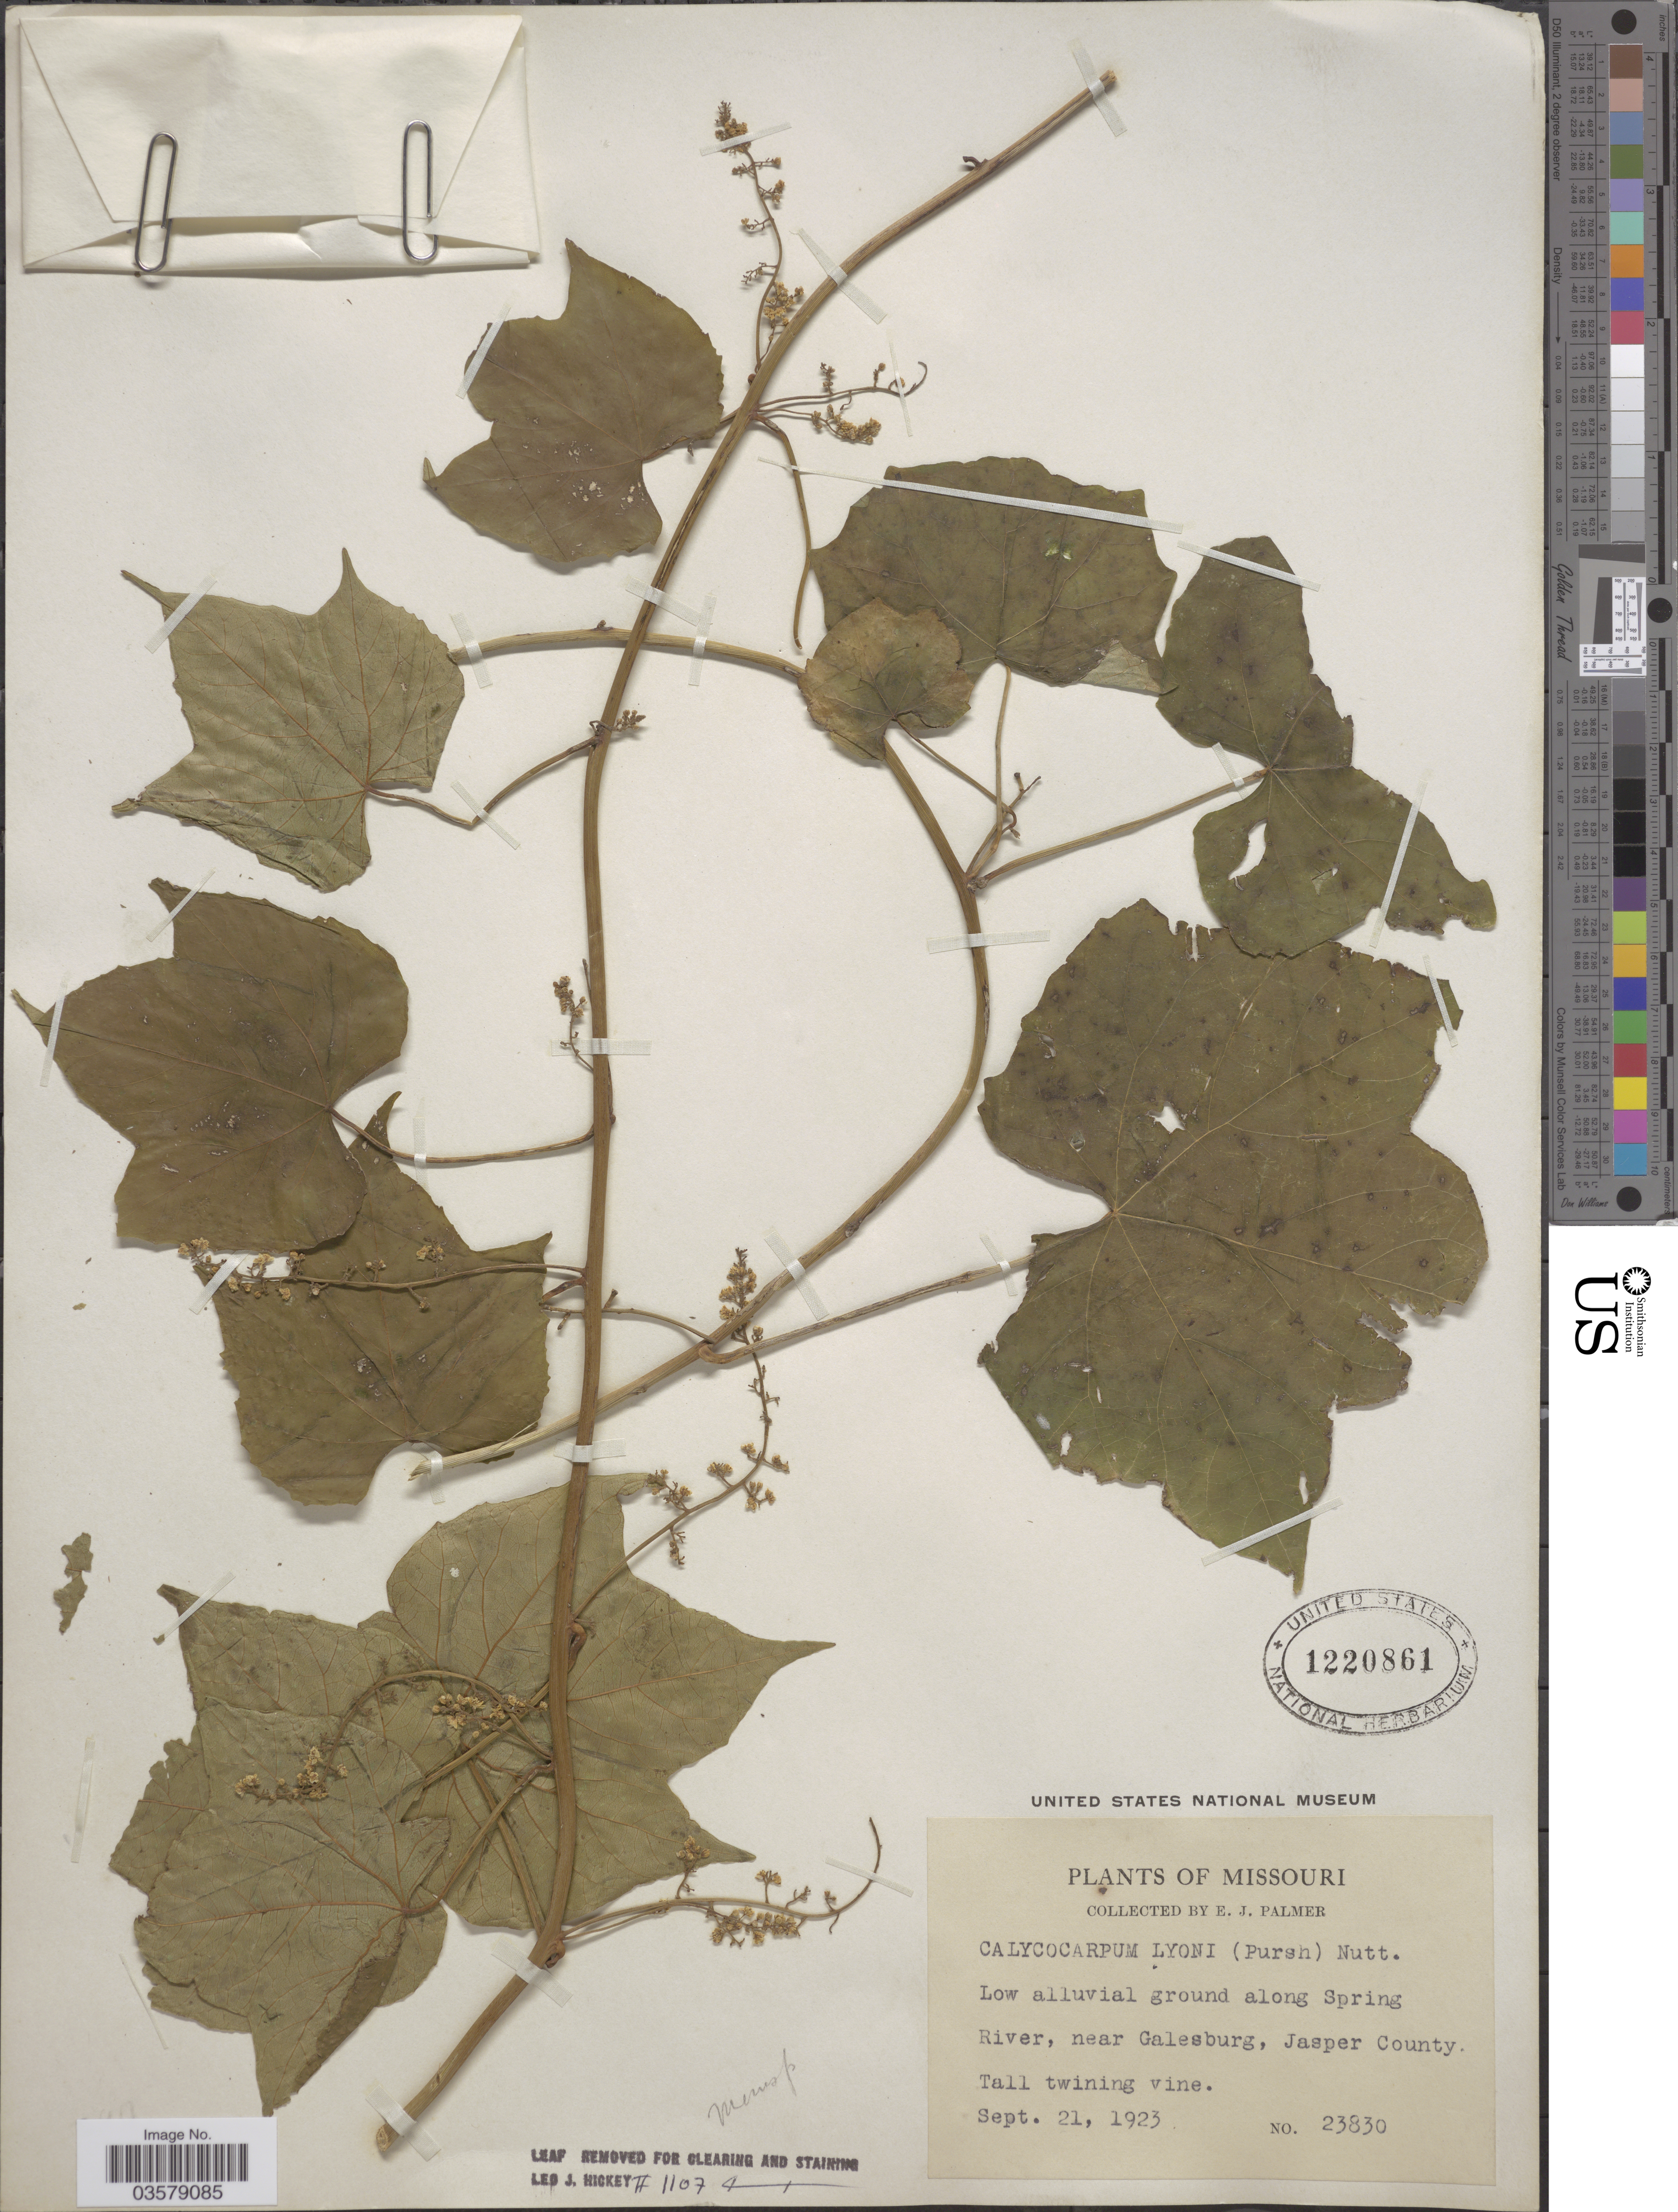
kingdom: Plantae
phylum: Tracheophyta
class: Magnoliopsida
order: Ranunculales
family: Menispermaceae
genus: Calycocarpum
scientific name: Calycocarpum lyonii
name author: (Pursh) A. Gray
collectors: E. J. Palmer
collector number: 23830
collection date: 1923-09-21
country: United States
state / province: Missouri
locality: Along Spring River, near Galesburg, Jasper County.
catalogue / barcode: US 1220861